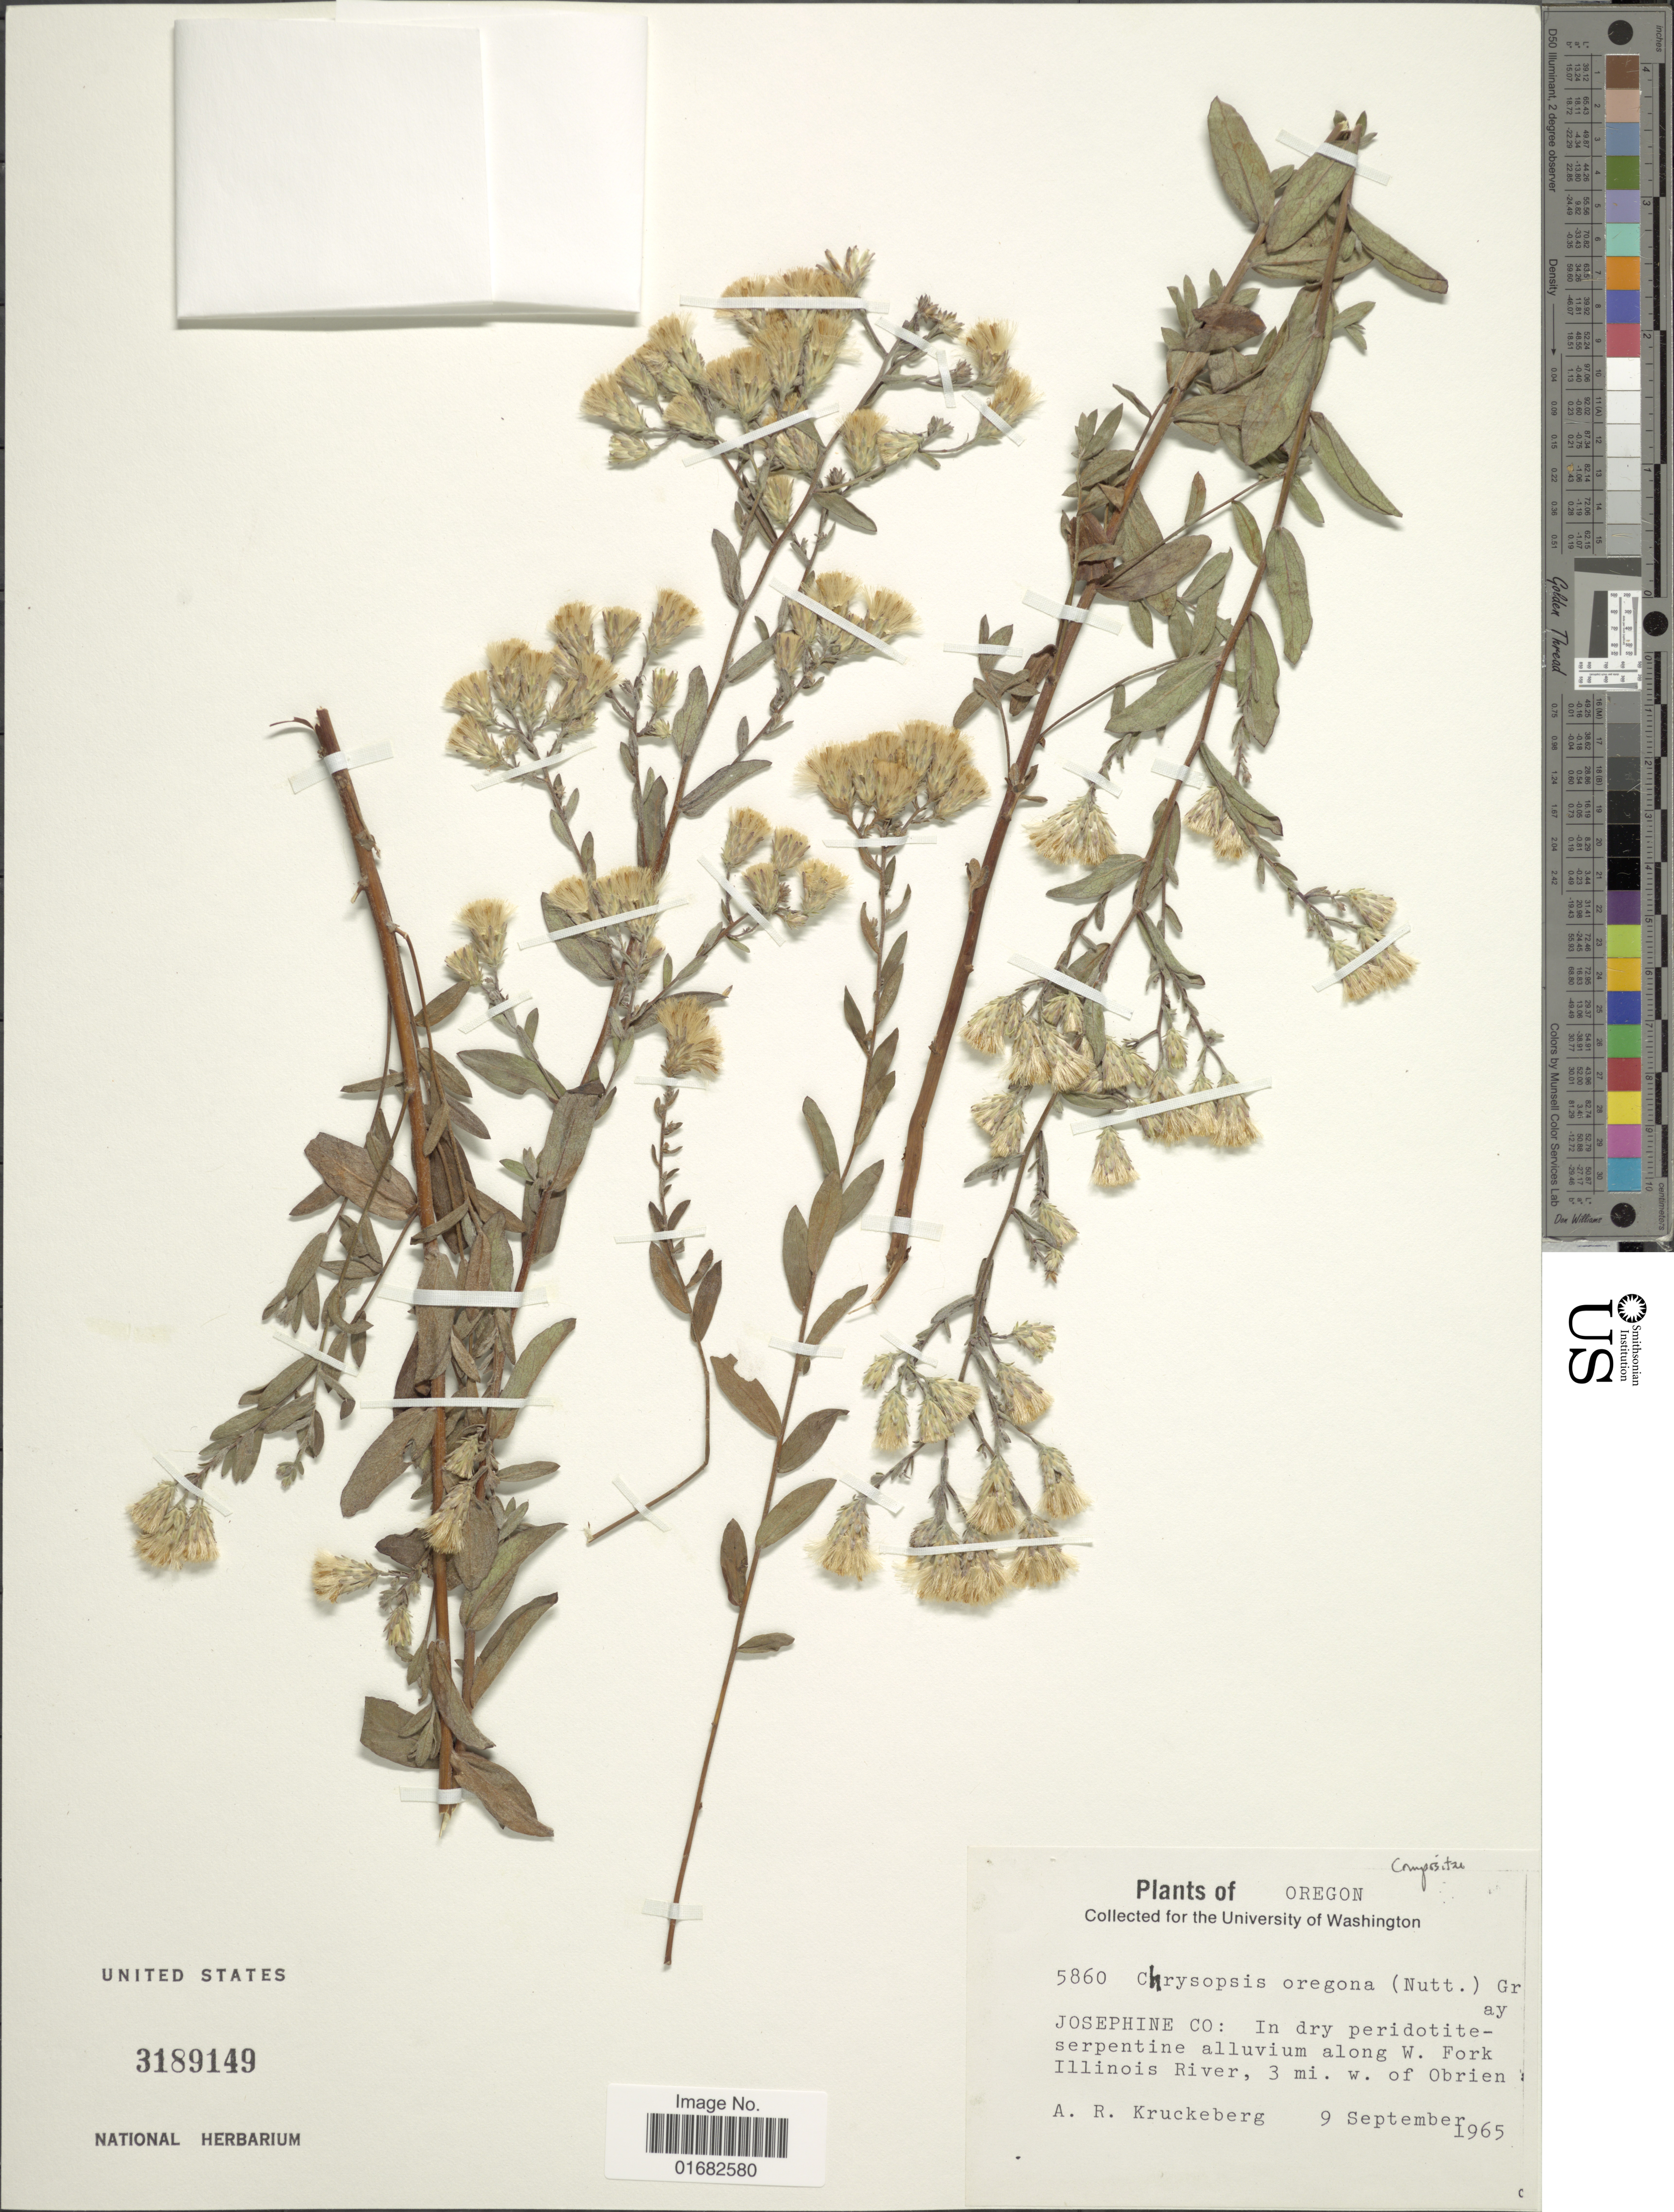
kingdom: Plantae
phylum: Tracheophyta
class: Magnoliopsida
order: Asterales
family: Asteraceae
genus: Heterotheca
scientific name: Heterotheca oregona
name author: (Nutt.) Shinners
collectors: A. Kruckeberg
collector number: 5860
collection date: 1965-09-09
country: United States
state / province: Oregon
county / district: Josephine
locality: Josephine Co: along W. Fork Illinois River, 3 mi. w. of Obrien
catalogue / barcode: US 3189149